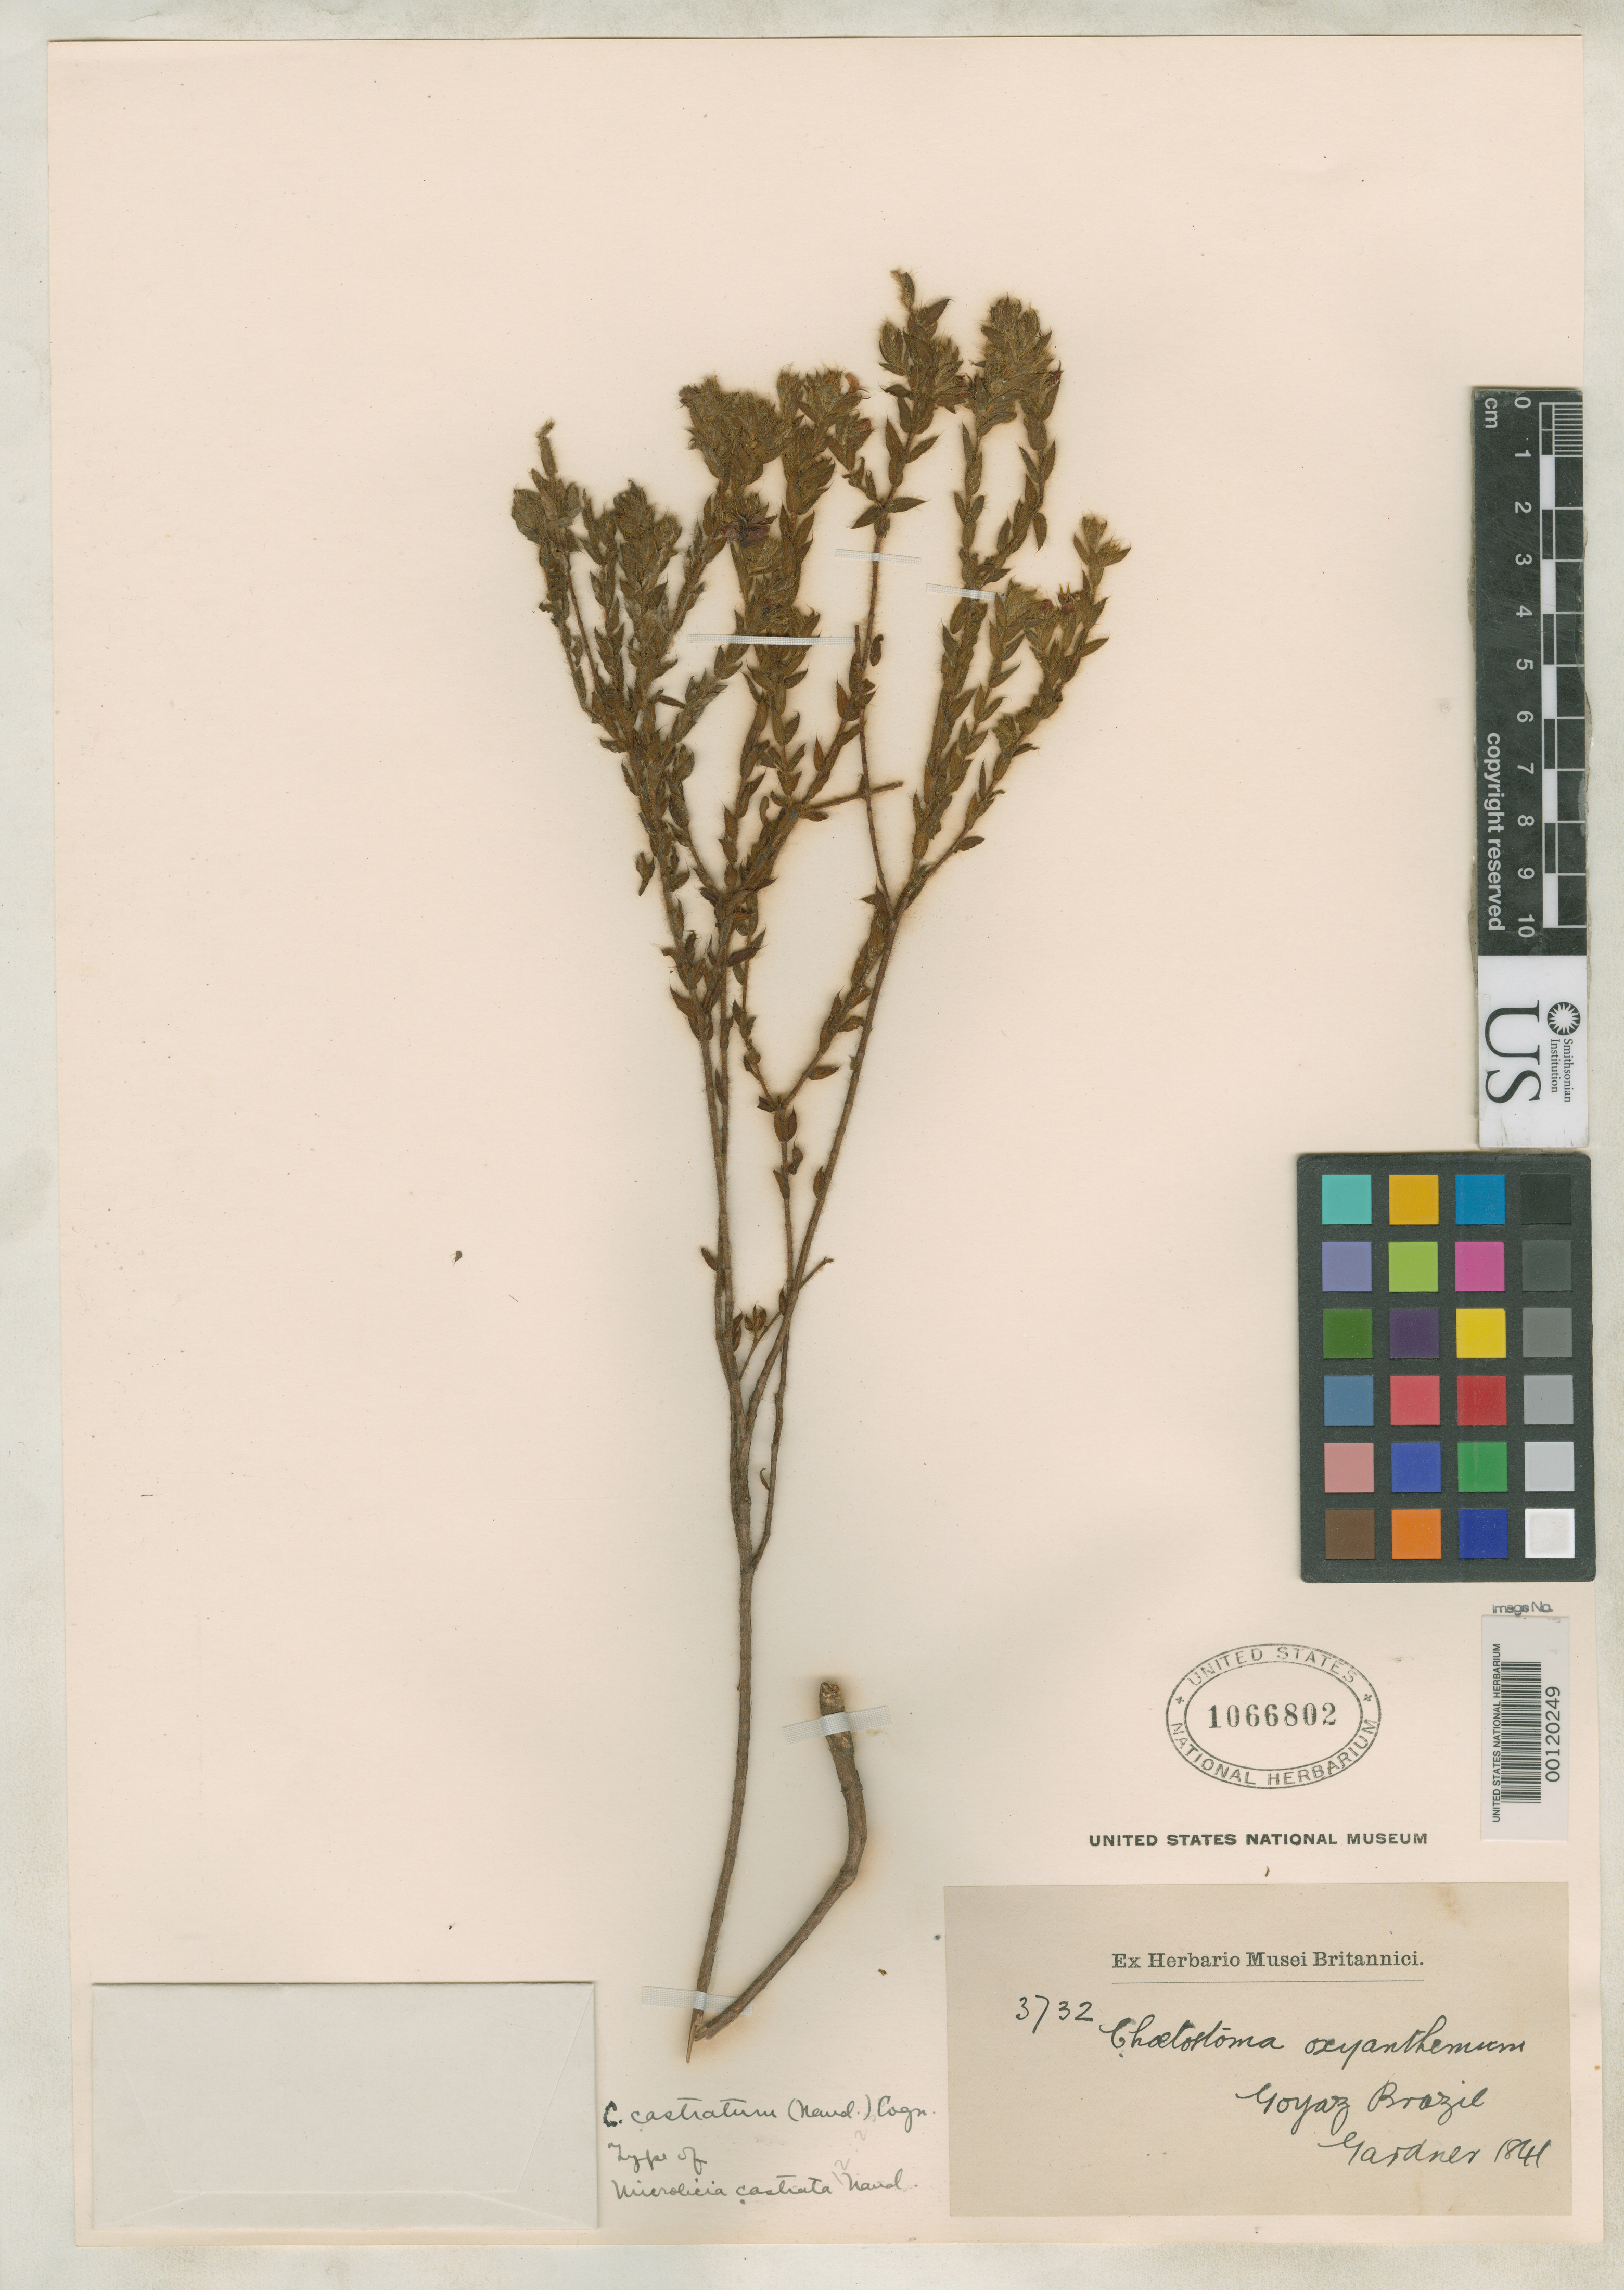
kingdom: Plantae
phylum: Tracheophyta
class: Magnoliopsida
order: Myrtales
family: Melastomataceae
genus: Microlicia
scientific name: Microlicia castrata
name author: Naudin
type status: Type Collection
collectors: G. Gardner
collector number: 3732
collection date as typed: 1841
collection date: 1841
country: Brazil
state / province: Goiás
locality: Inter Porto Imperial et Lunie, ad flum Tocantins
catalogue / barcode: US 1066802